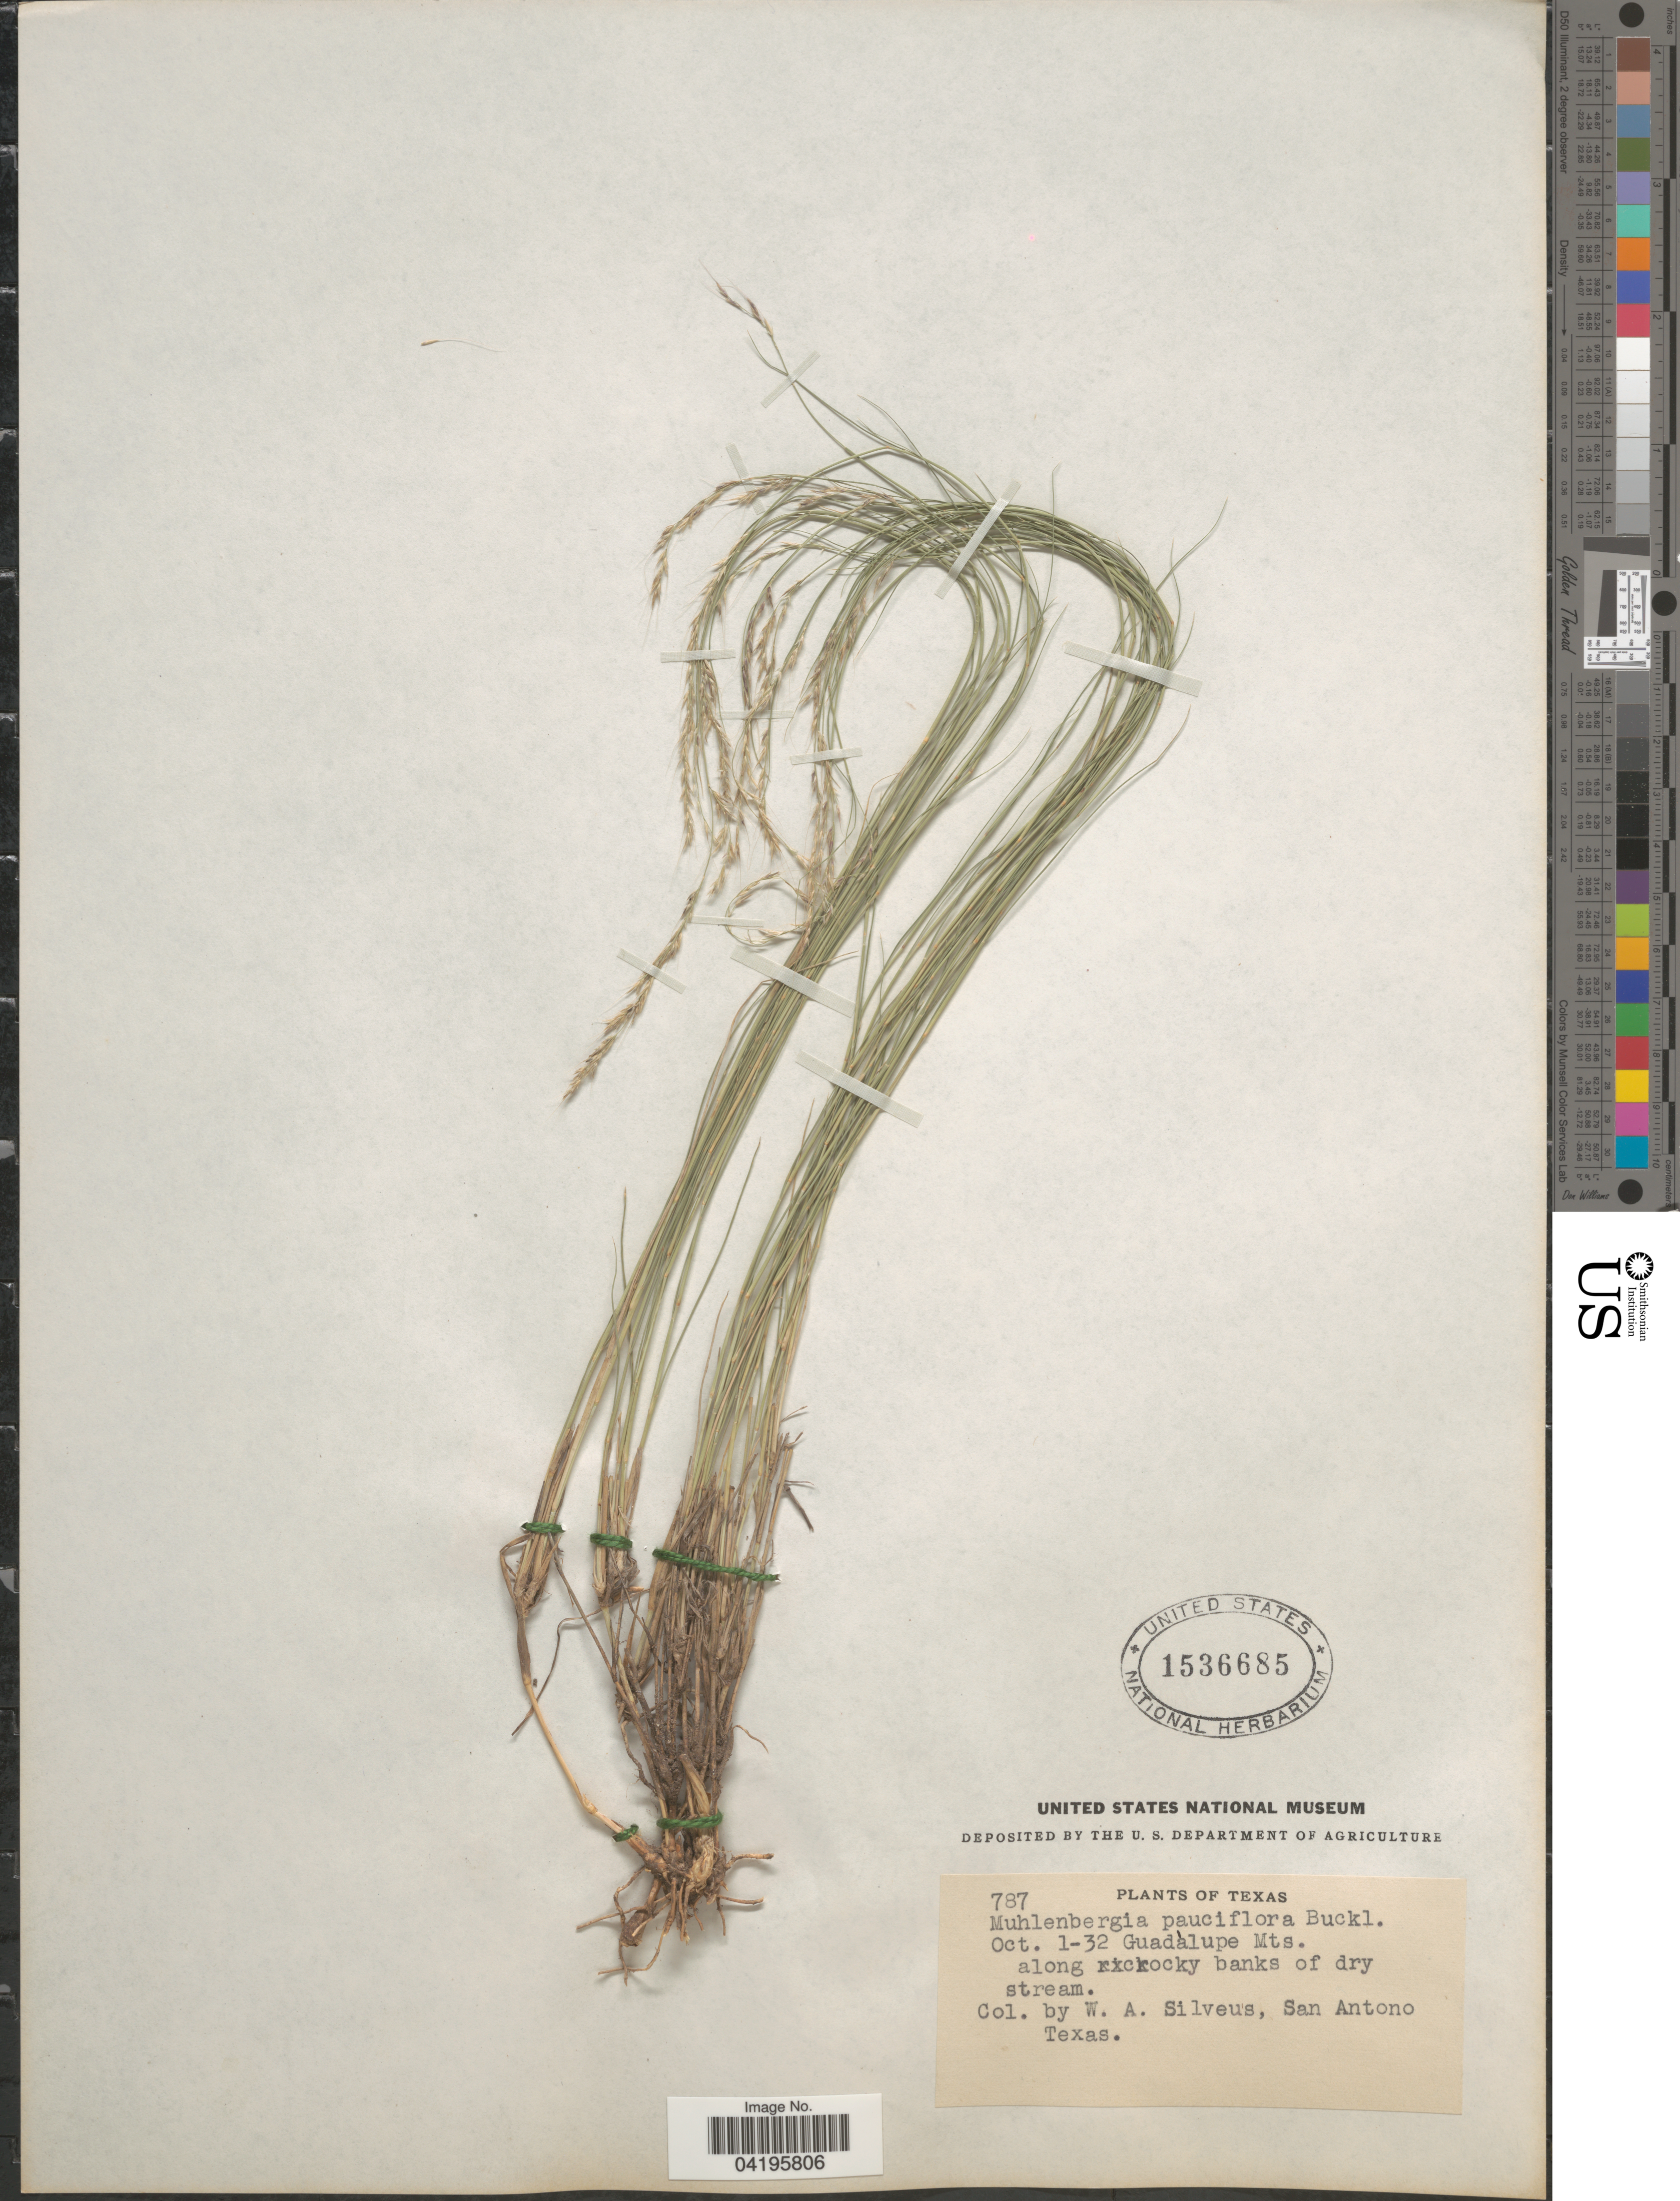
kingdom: Plantae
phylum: Tracheophyta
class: Liliopsida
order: Poales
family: Poaceae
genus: Muhlenbergia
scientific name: Muhlenbergia pauciflora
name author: Buckley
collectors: W. Silveus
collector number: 787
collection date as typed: Transcribed d/m/y: 1/10/32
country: United States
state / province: Texas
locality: Guadalupe Mts.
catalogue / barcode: US 1536685